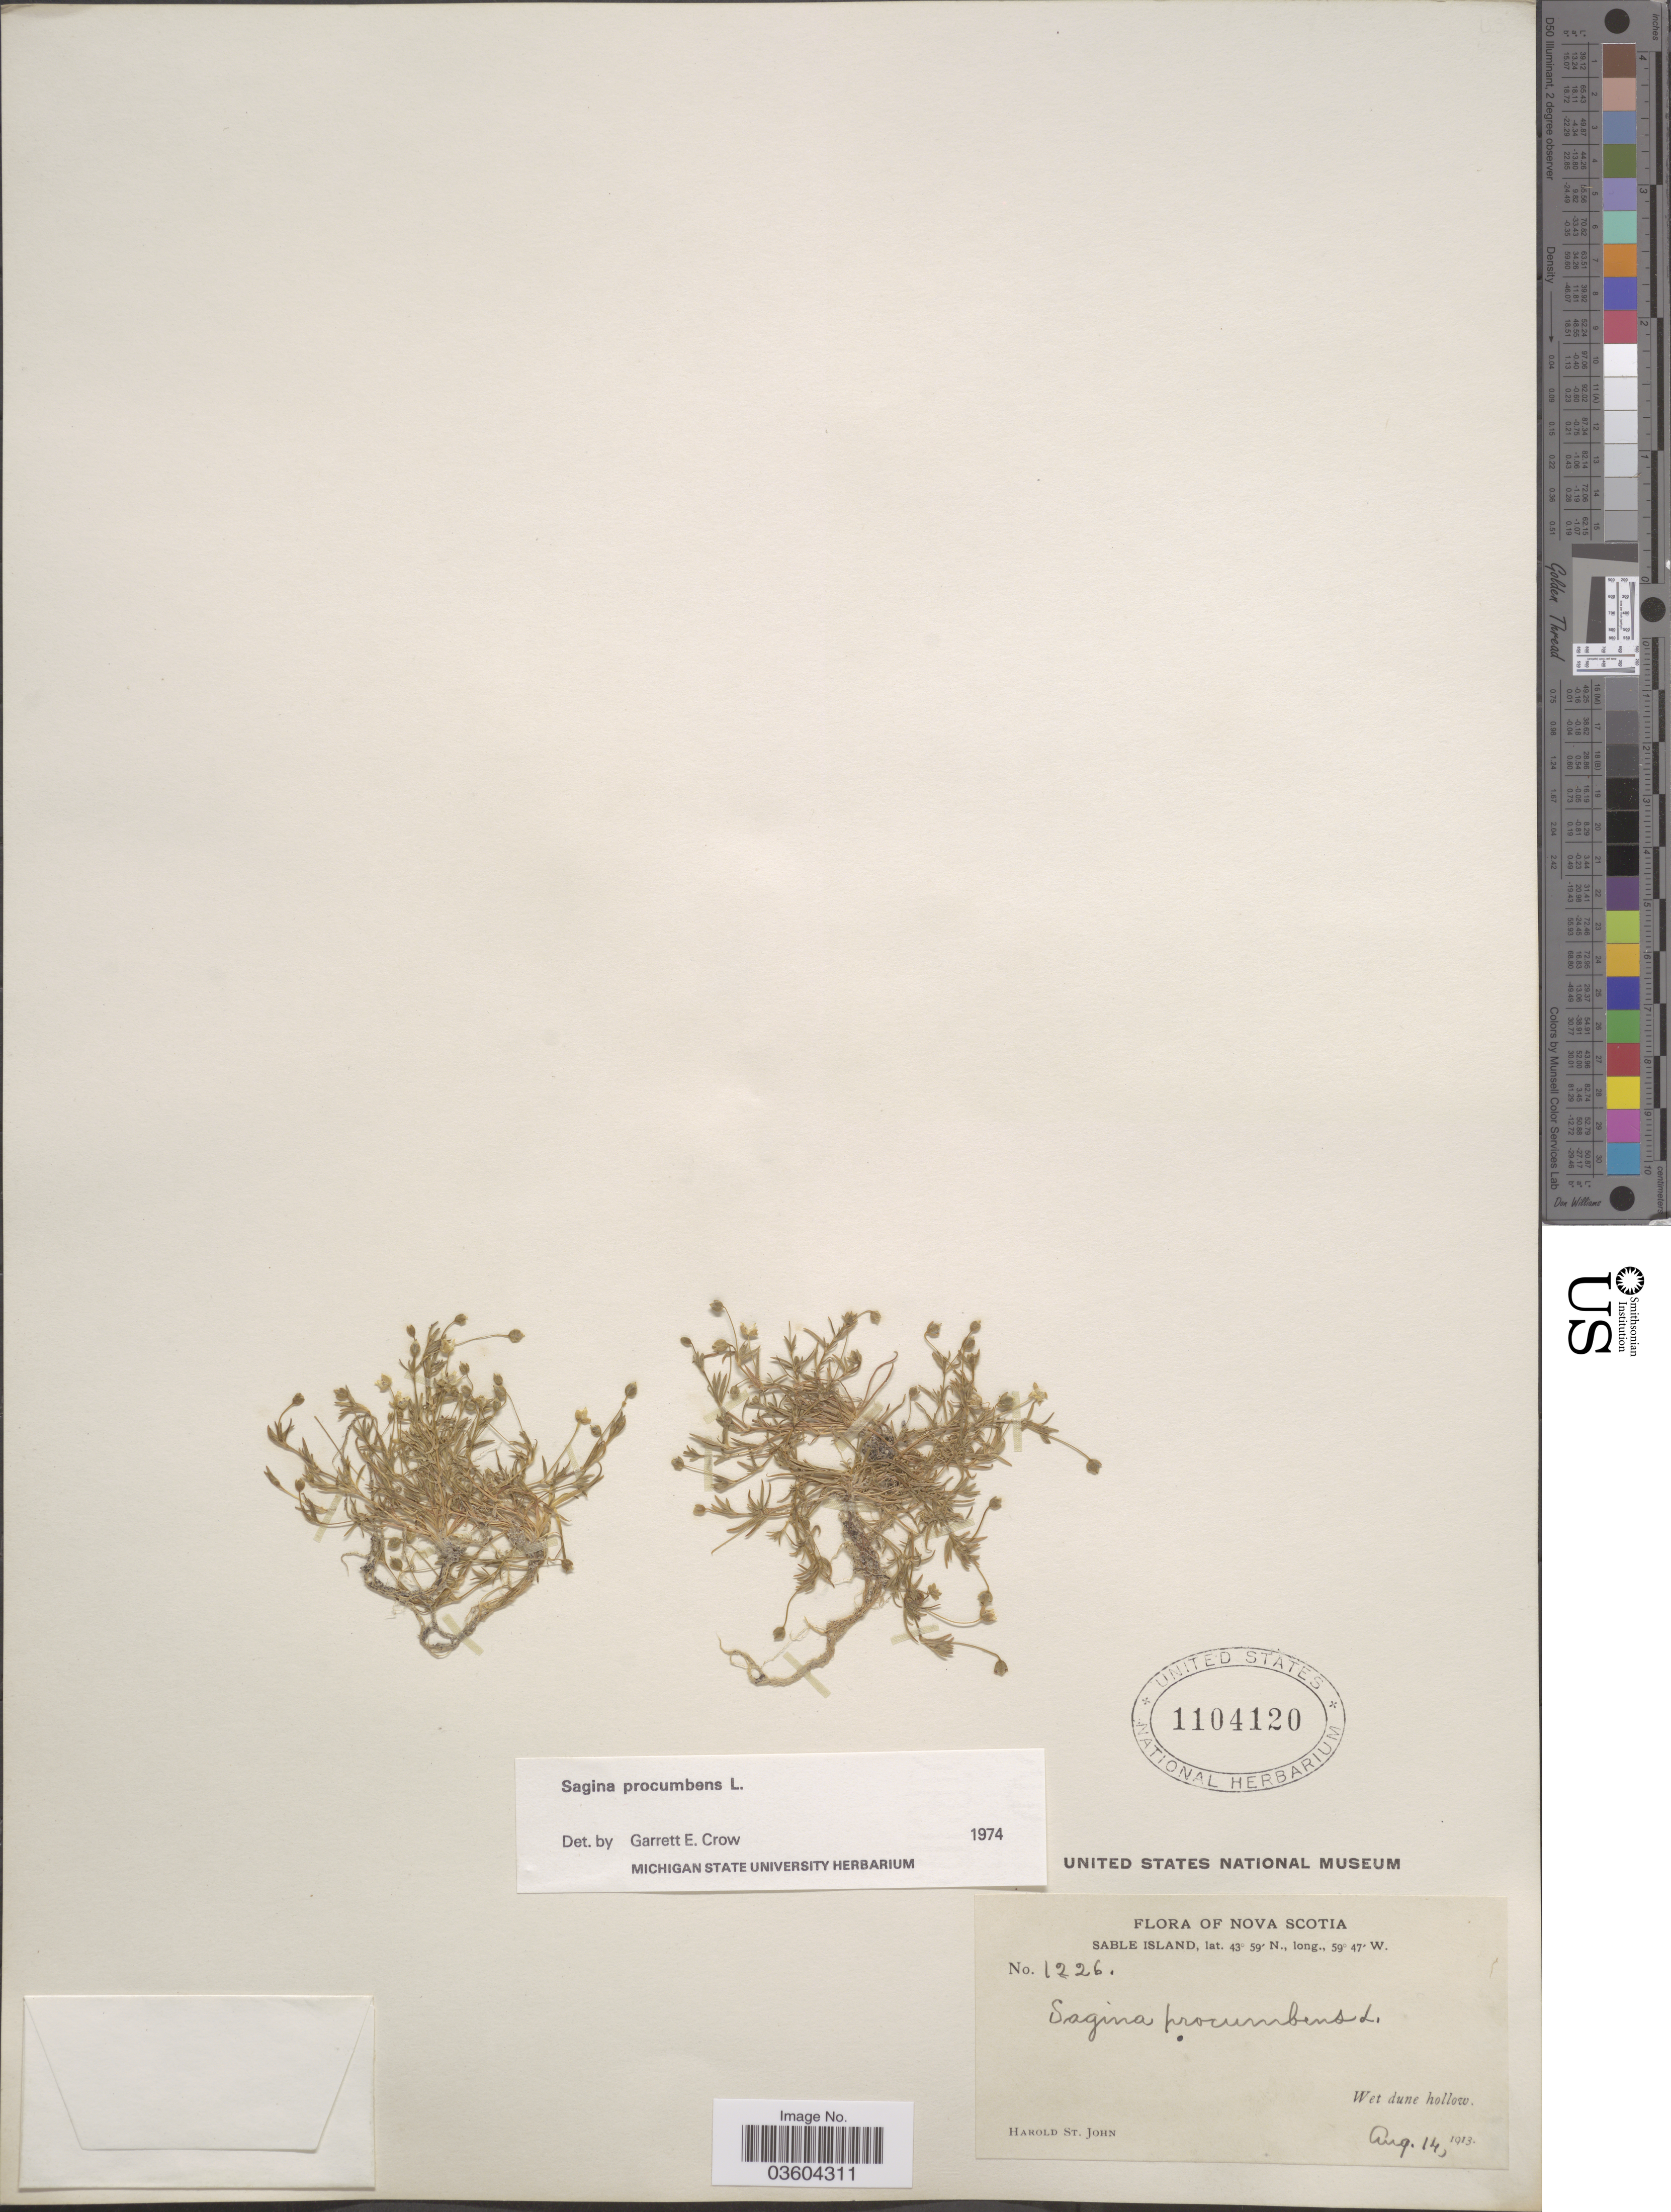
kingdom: Plantae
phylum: Tracheophyta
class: Magnoliopsida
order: Caryophyllales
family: Caryophyllaceae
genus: Sagina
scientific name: Sagina procumbens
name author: L.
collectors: H. St. John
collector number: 1226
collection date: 1913-08-14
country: Canada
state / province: Nova Scotia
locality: Sable Island. Wet dune hollow.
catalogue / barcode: US 1104120